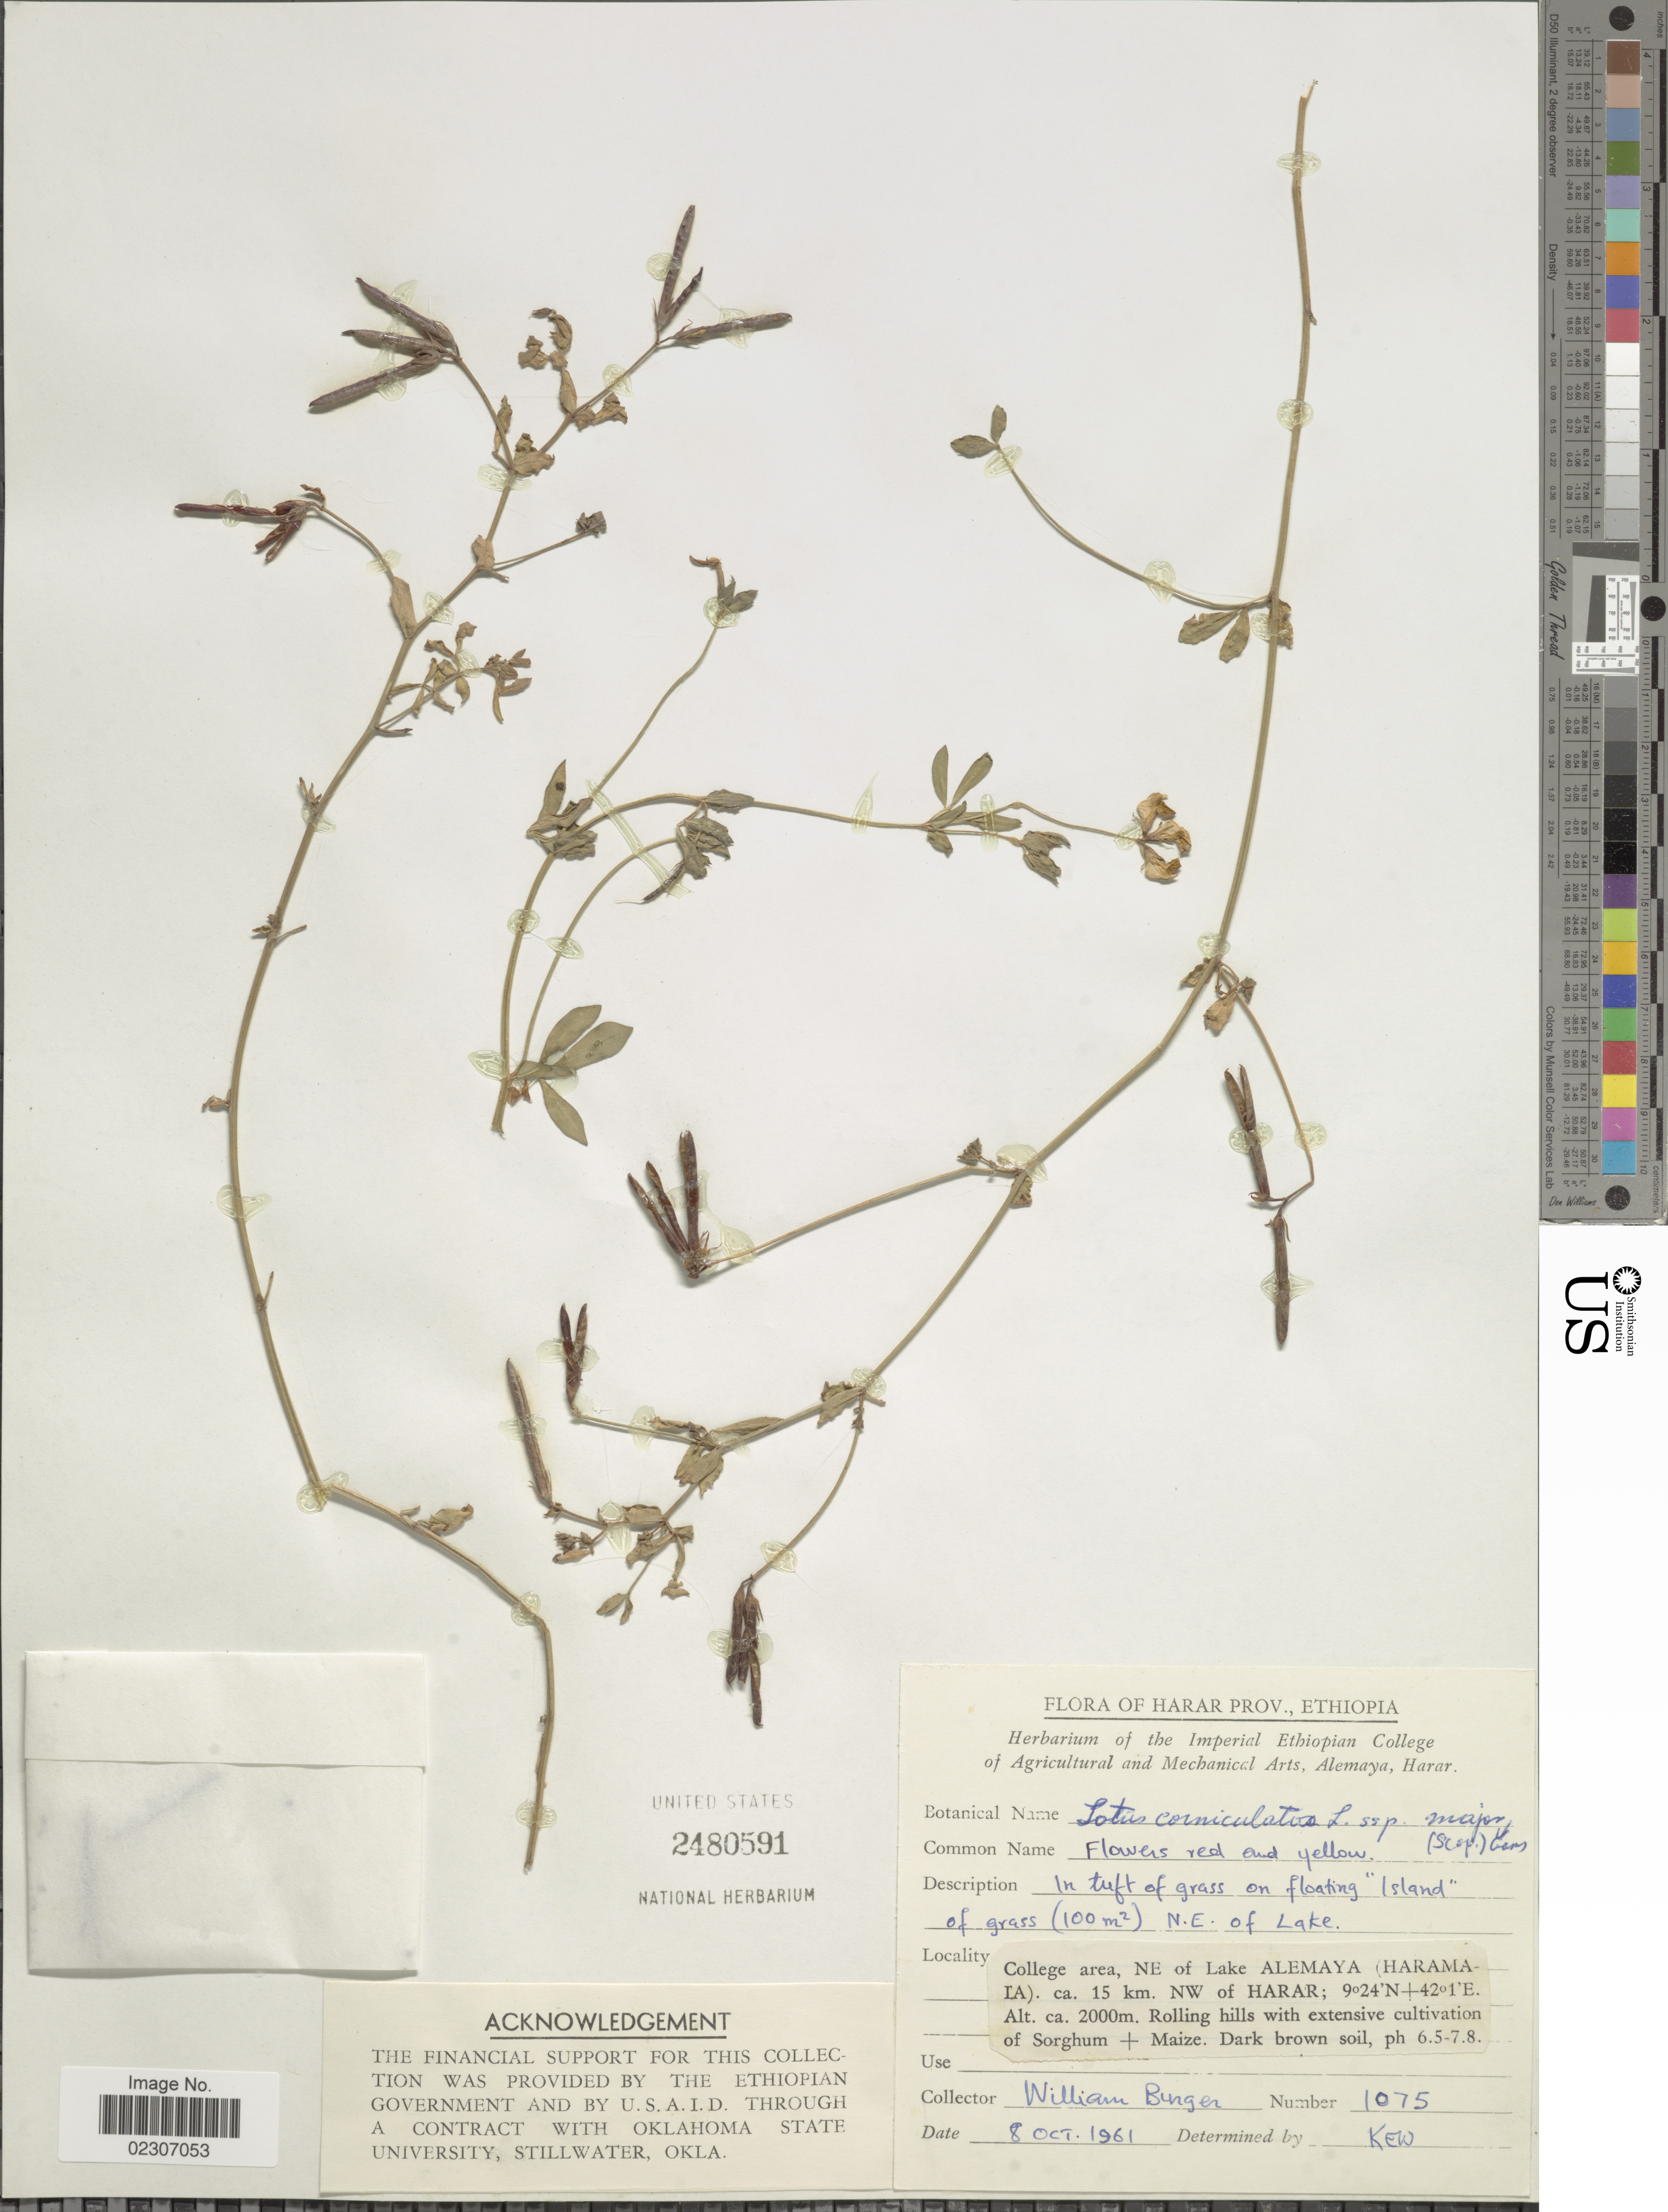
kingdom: Plantae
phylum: Tracheophyta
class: Magnoliopsida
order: Fabales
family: Fabaceae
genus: Lotus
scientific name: Lotus corniculatus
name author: L.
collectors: W. Burger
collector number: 1075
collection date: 1961-10-08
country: Ethiopia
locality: Harar Prov., In tuft of grass on floating 'island of grass (100m2) N.E. of Lake, College area, NE of Lake Alemaya (Haramala). ca. 15 km NW of Harar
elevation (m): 2000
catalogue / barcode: US 2480591